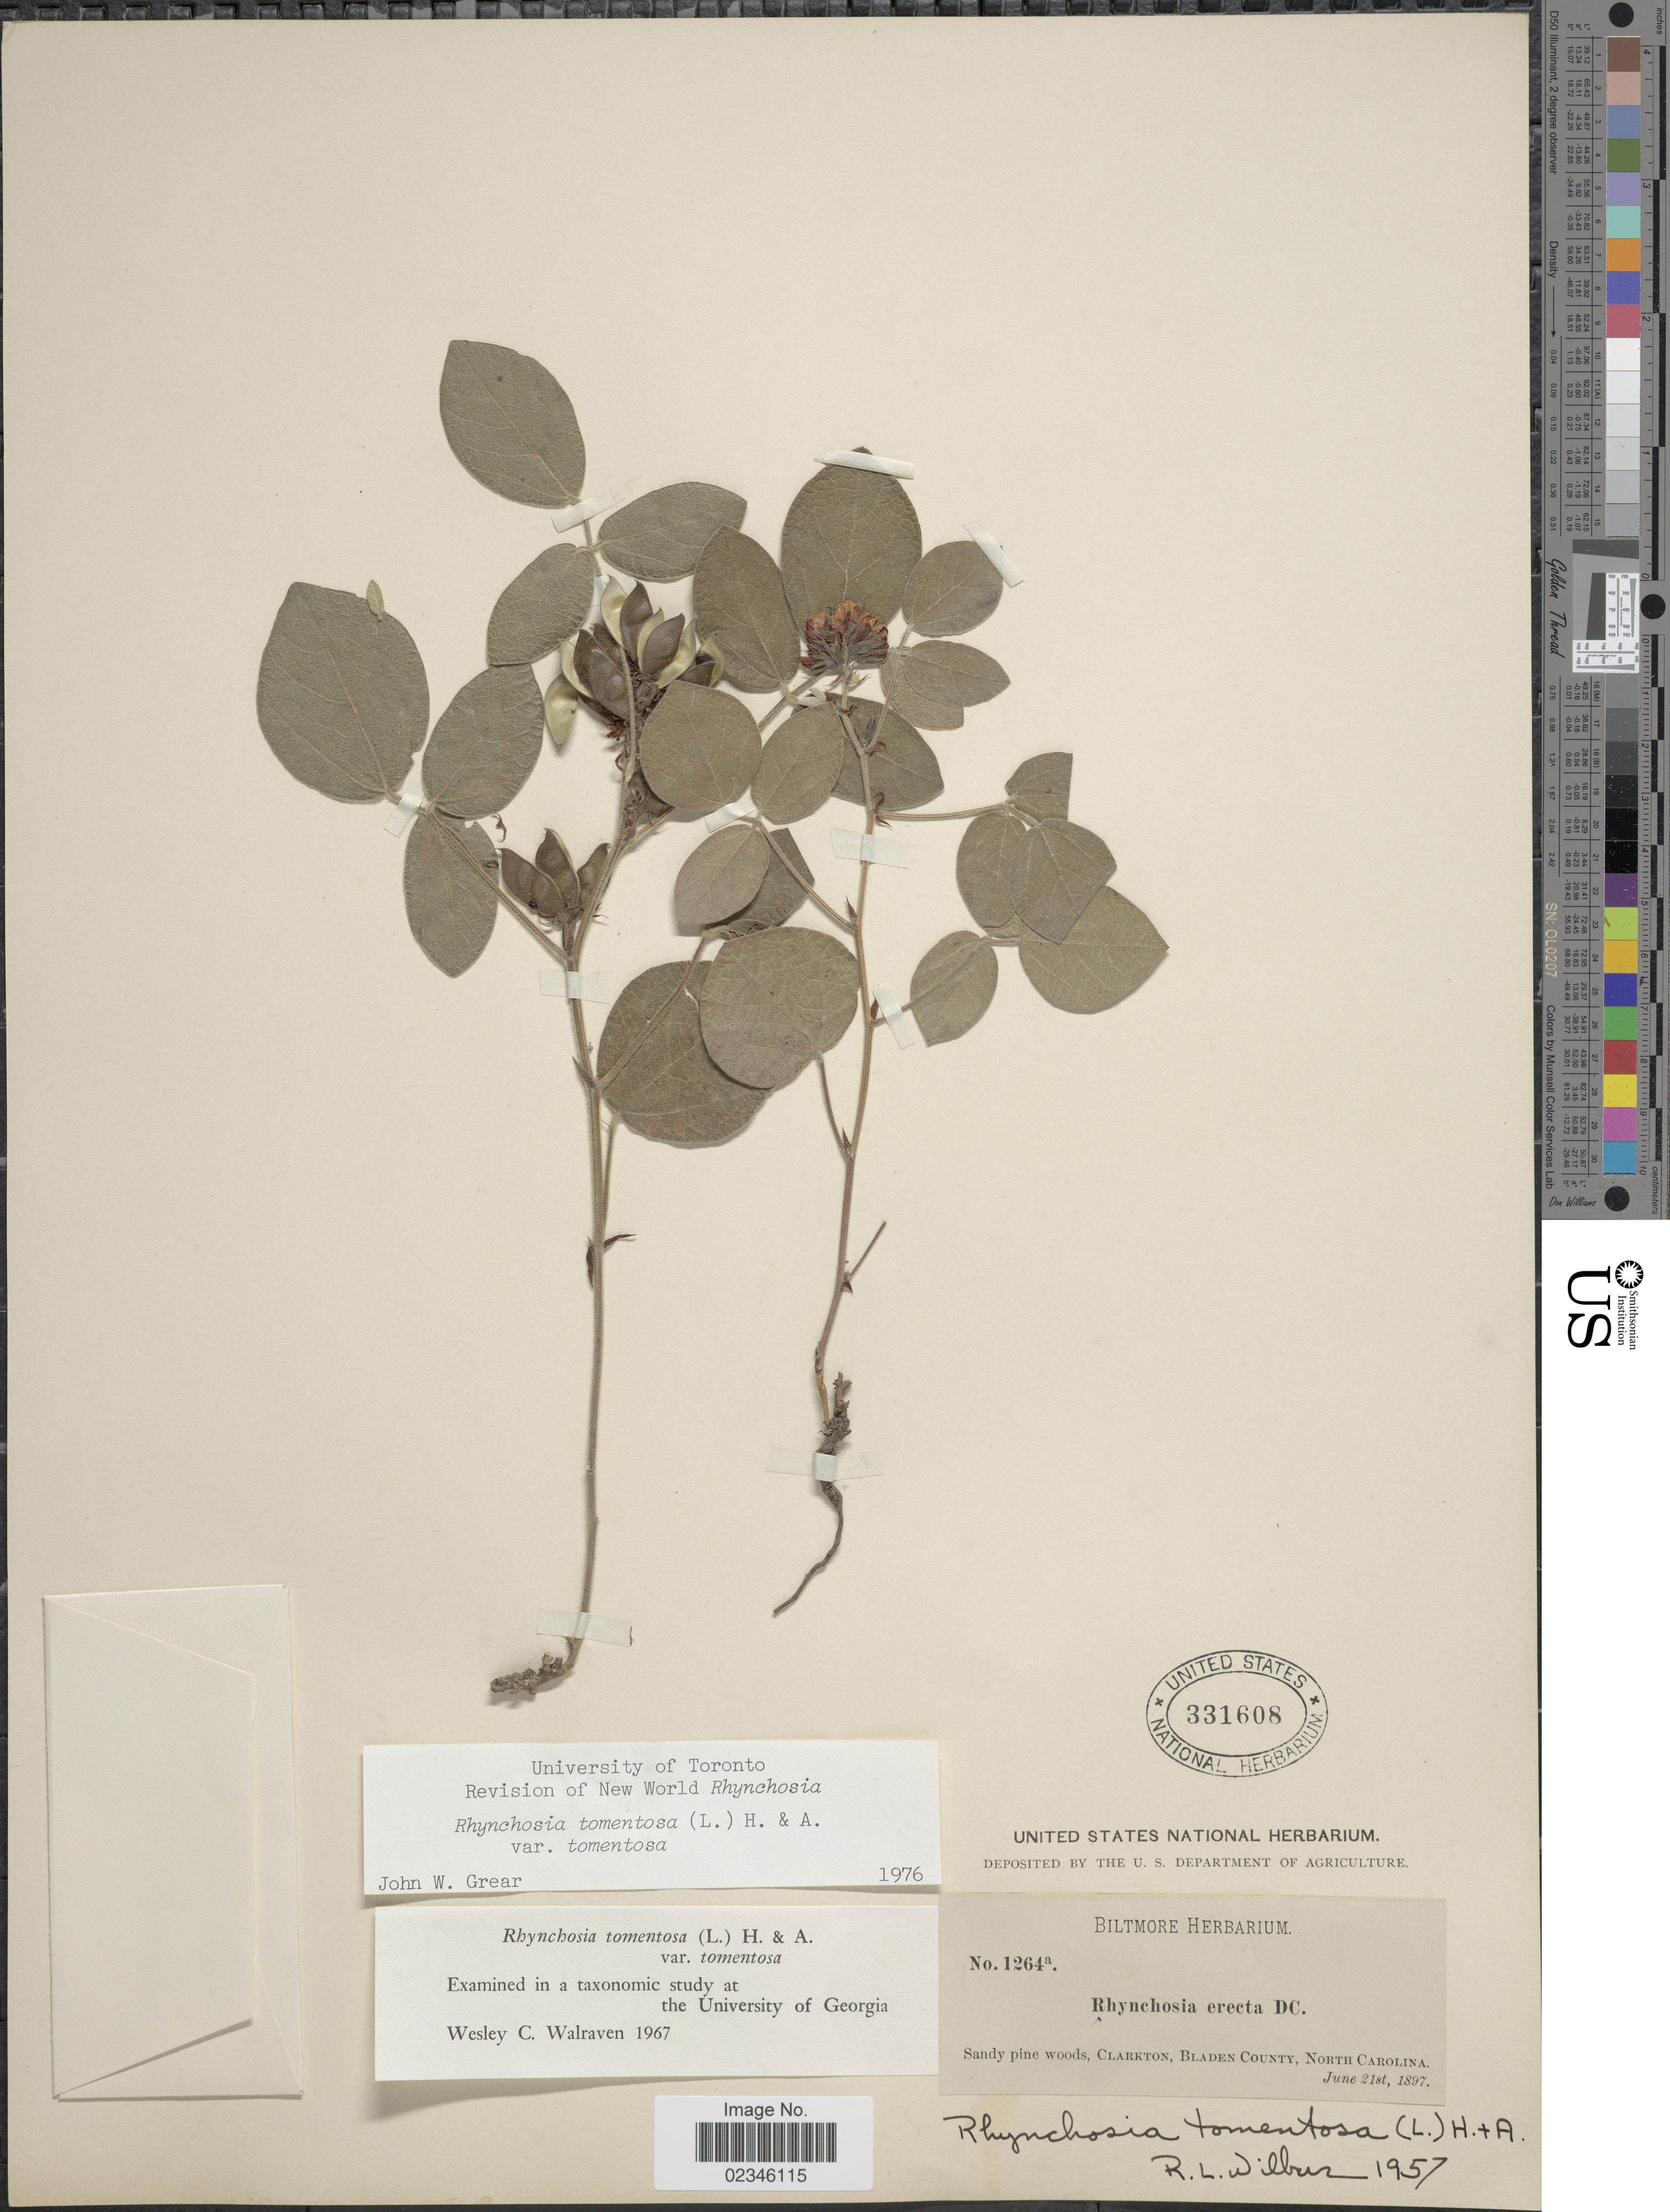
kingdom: Plantae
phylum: Tracheophyta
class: Magnoliopsida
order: Fabales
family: Fabaceae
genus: Rhynchosia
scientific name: Rhynchosia tomentosa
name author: (L.) Hook. & Arn.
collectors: ex herb. Biltmore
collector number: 1264a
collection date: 1897-06-21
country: United States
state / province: North Carolina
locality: Sandy pine woods, Clarkton, Bladen County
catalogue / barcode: US 331608